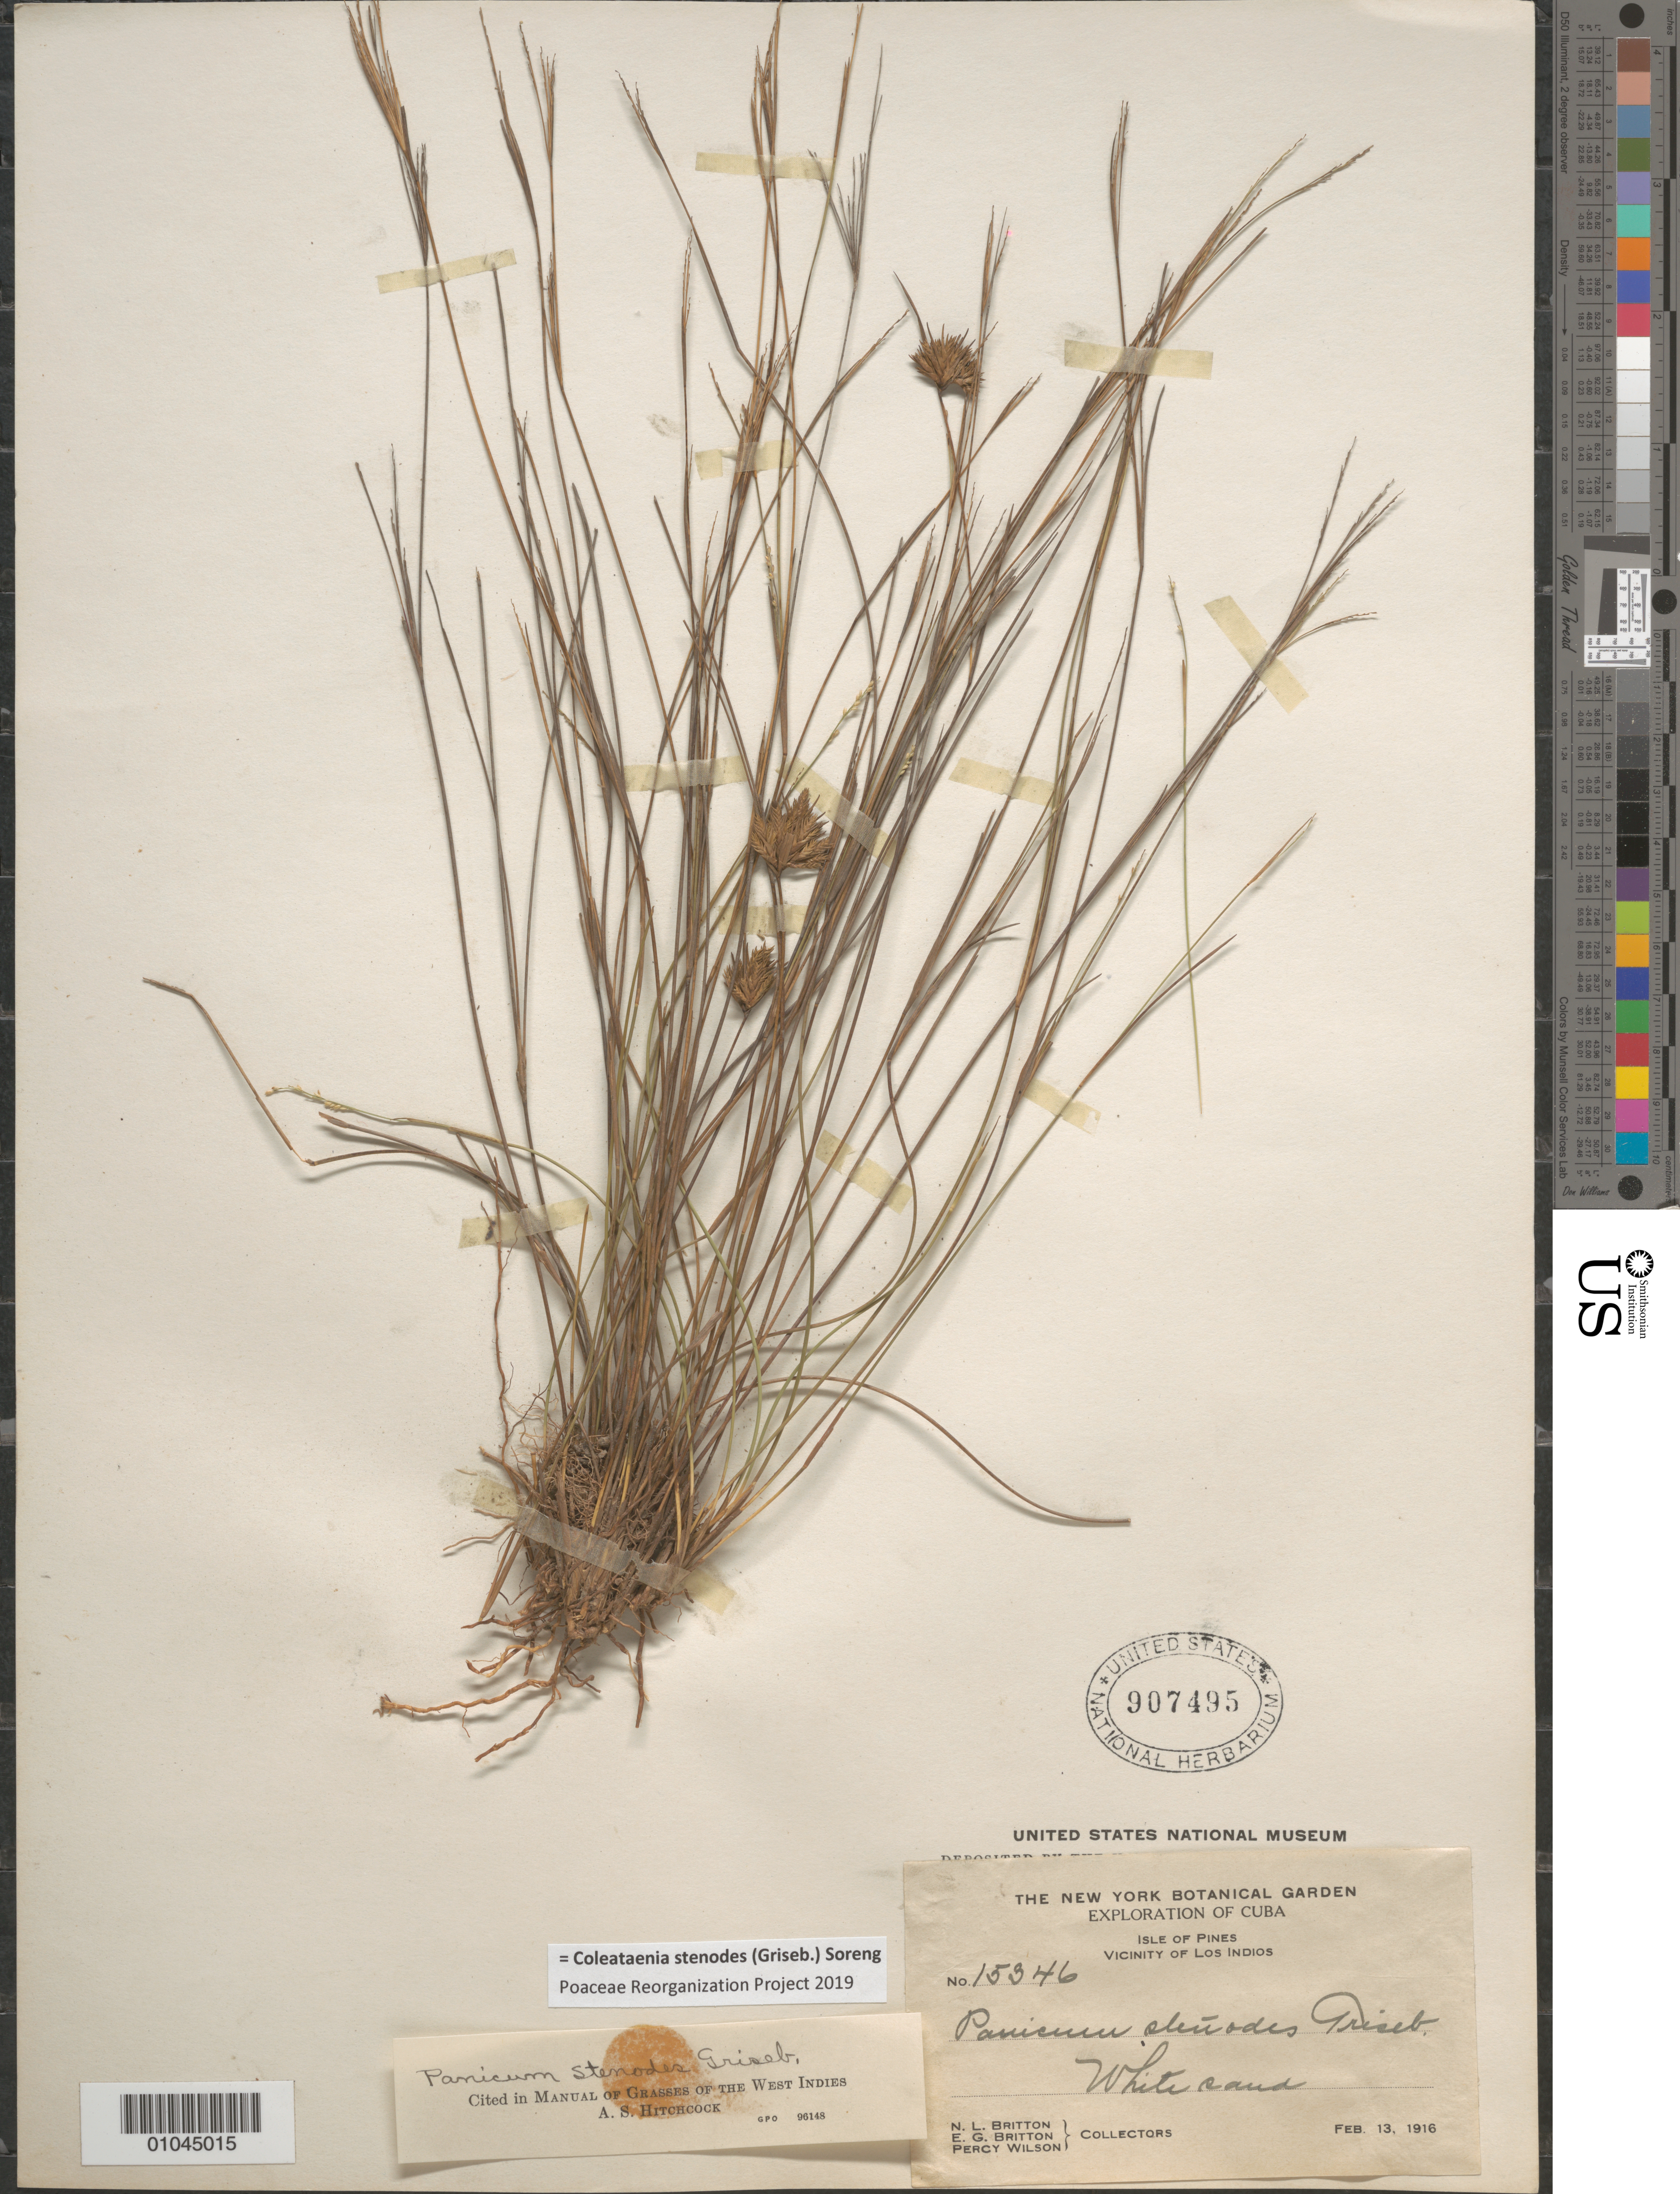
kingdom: Plantae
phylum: Tracheophyta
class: Liliopsida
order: Poales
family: Poaceae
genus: Panicum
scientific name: Panicum stenodes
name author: Griseb.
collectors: N. Britton, E. G. Britton & P. Wilson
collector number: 15346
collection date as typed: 13 Feb 1916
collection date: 1916-02-13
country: Cuba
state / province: Isla de la Juventud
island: Isla de la Juventud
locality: Vicinity of Los Indios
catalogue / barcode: US 907495